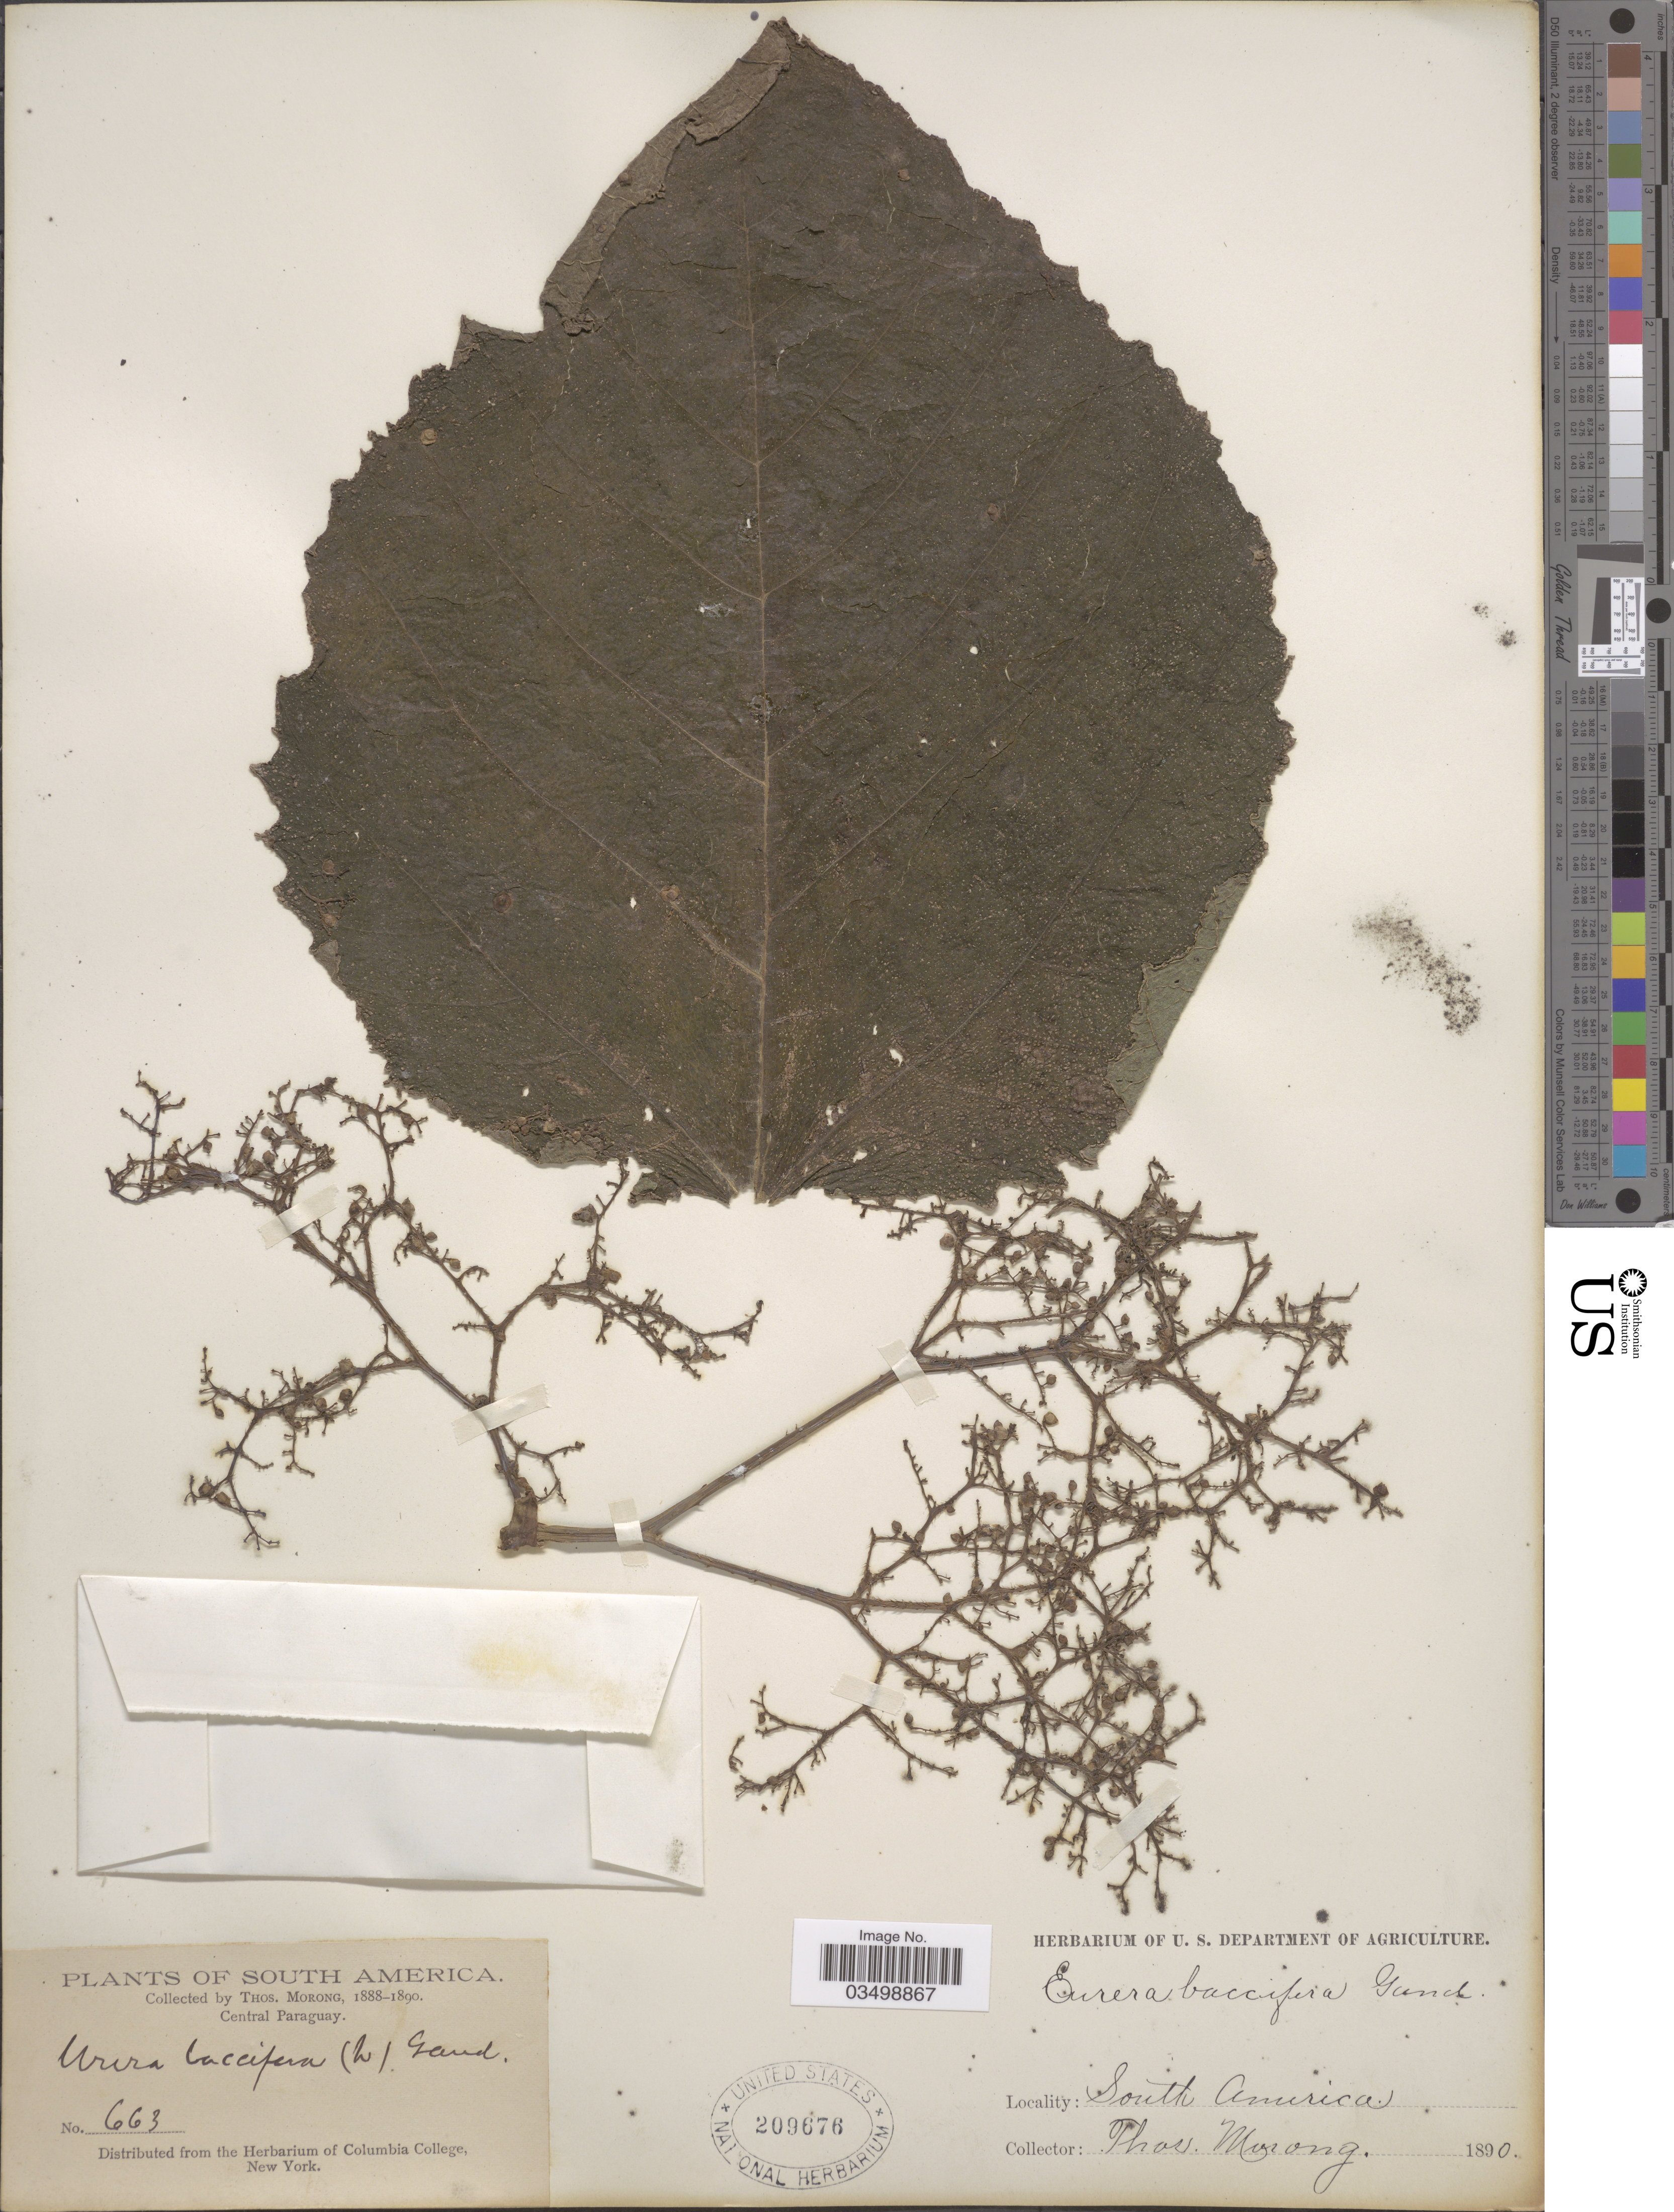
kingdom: Plantae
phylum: Tracheophyta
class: Magnoliopsida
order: Rosales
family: Urticaceae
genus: Urera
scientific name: Urera baccifera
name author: (L.) Gaudich. ex Wedd.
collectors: ex herb. T. Morong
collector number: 663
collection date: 1890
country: Paraguay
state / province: Central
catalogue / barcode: US 209676